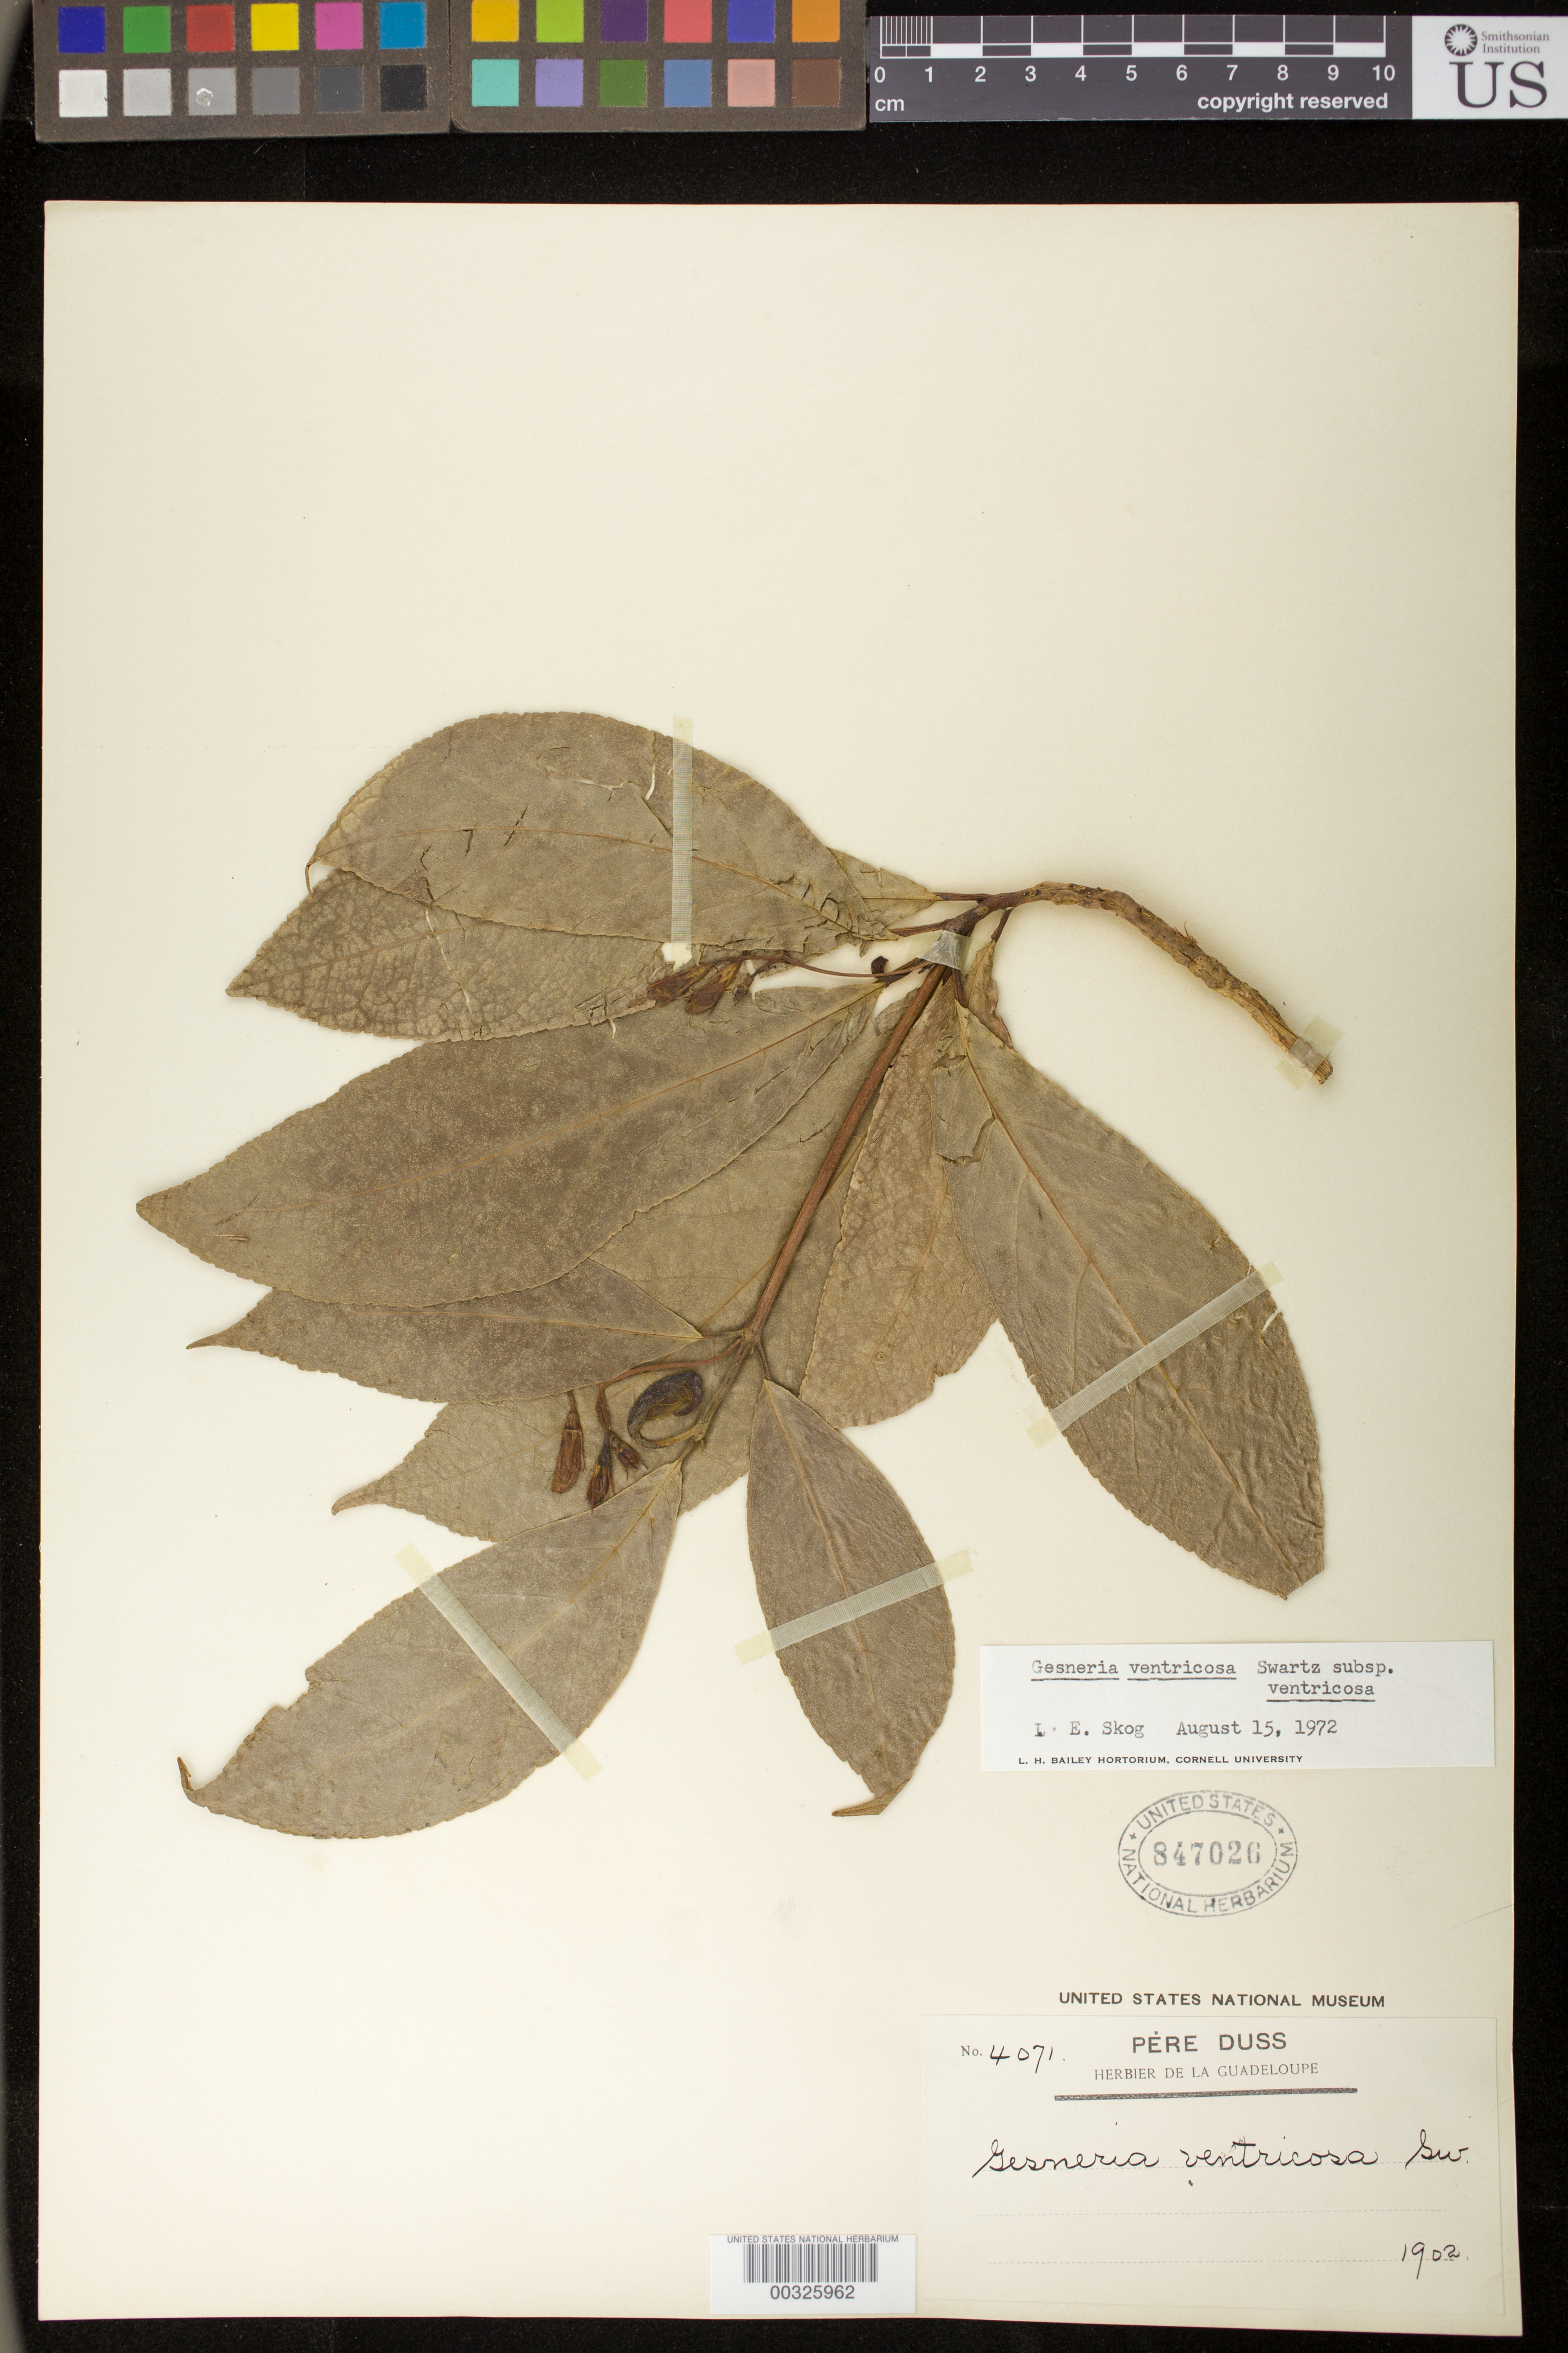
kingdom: Plantae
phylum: Tracheophyta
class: Magnoliopsida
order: Lamiales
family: Gesneriaceae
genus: Gesneria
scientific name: Gesneria ventricosa subsp. ventricosa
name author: Sw.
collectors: F. Duss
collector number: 4071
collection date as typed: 24 Apr 1902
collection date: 1902-04-24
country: Guadeloupe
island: Basse Terre [Guadeloupe]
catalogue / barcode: US 847026